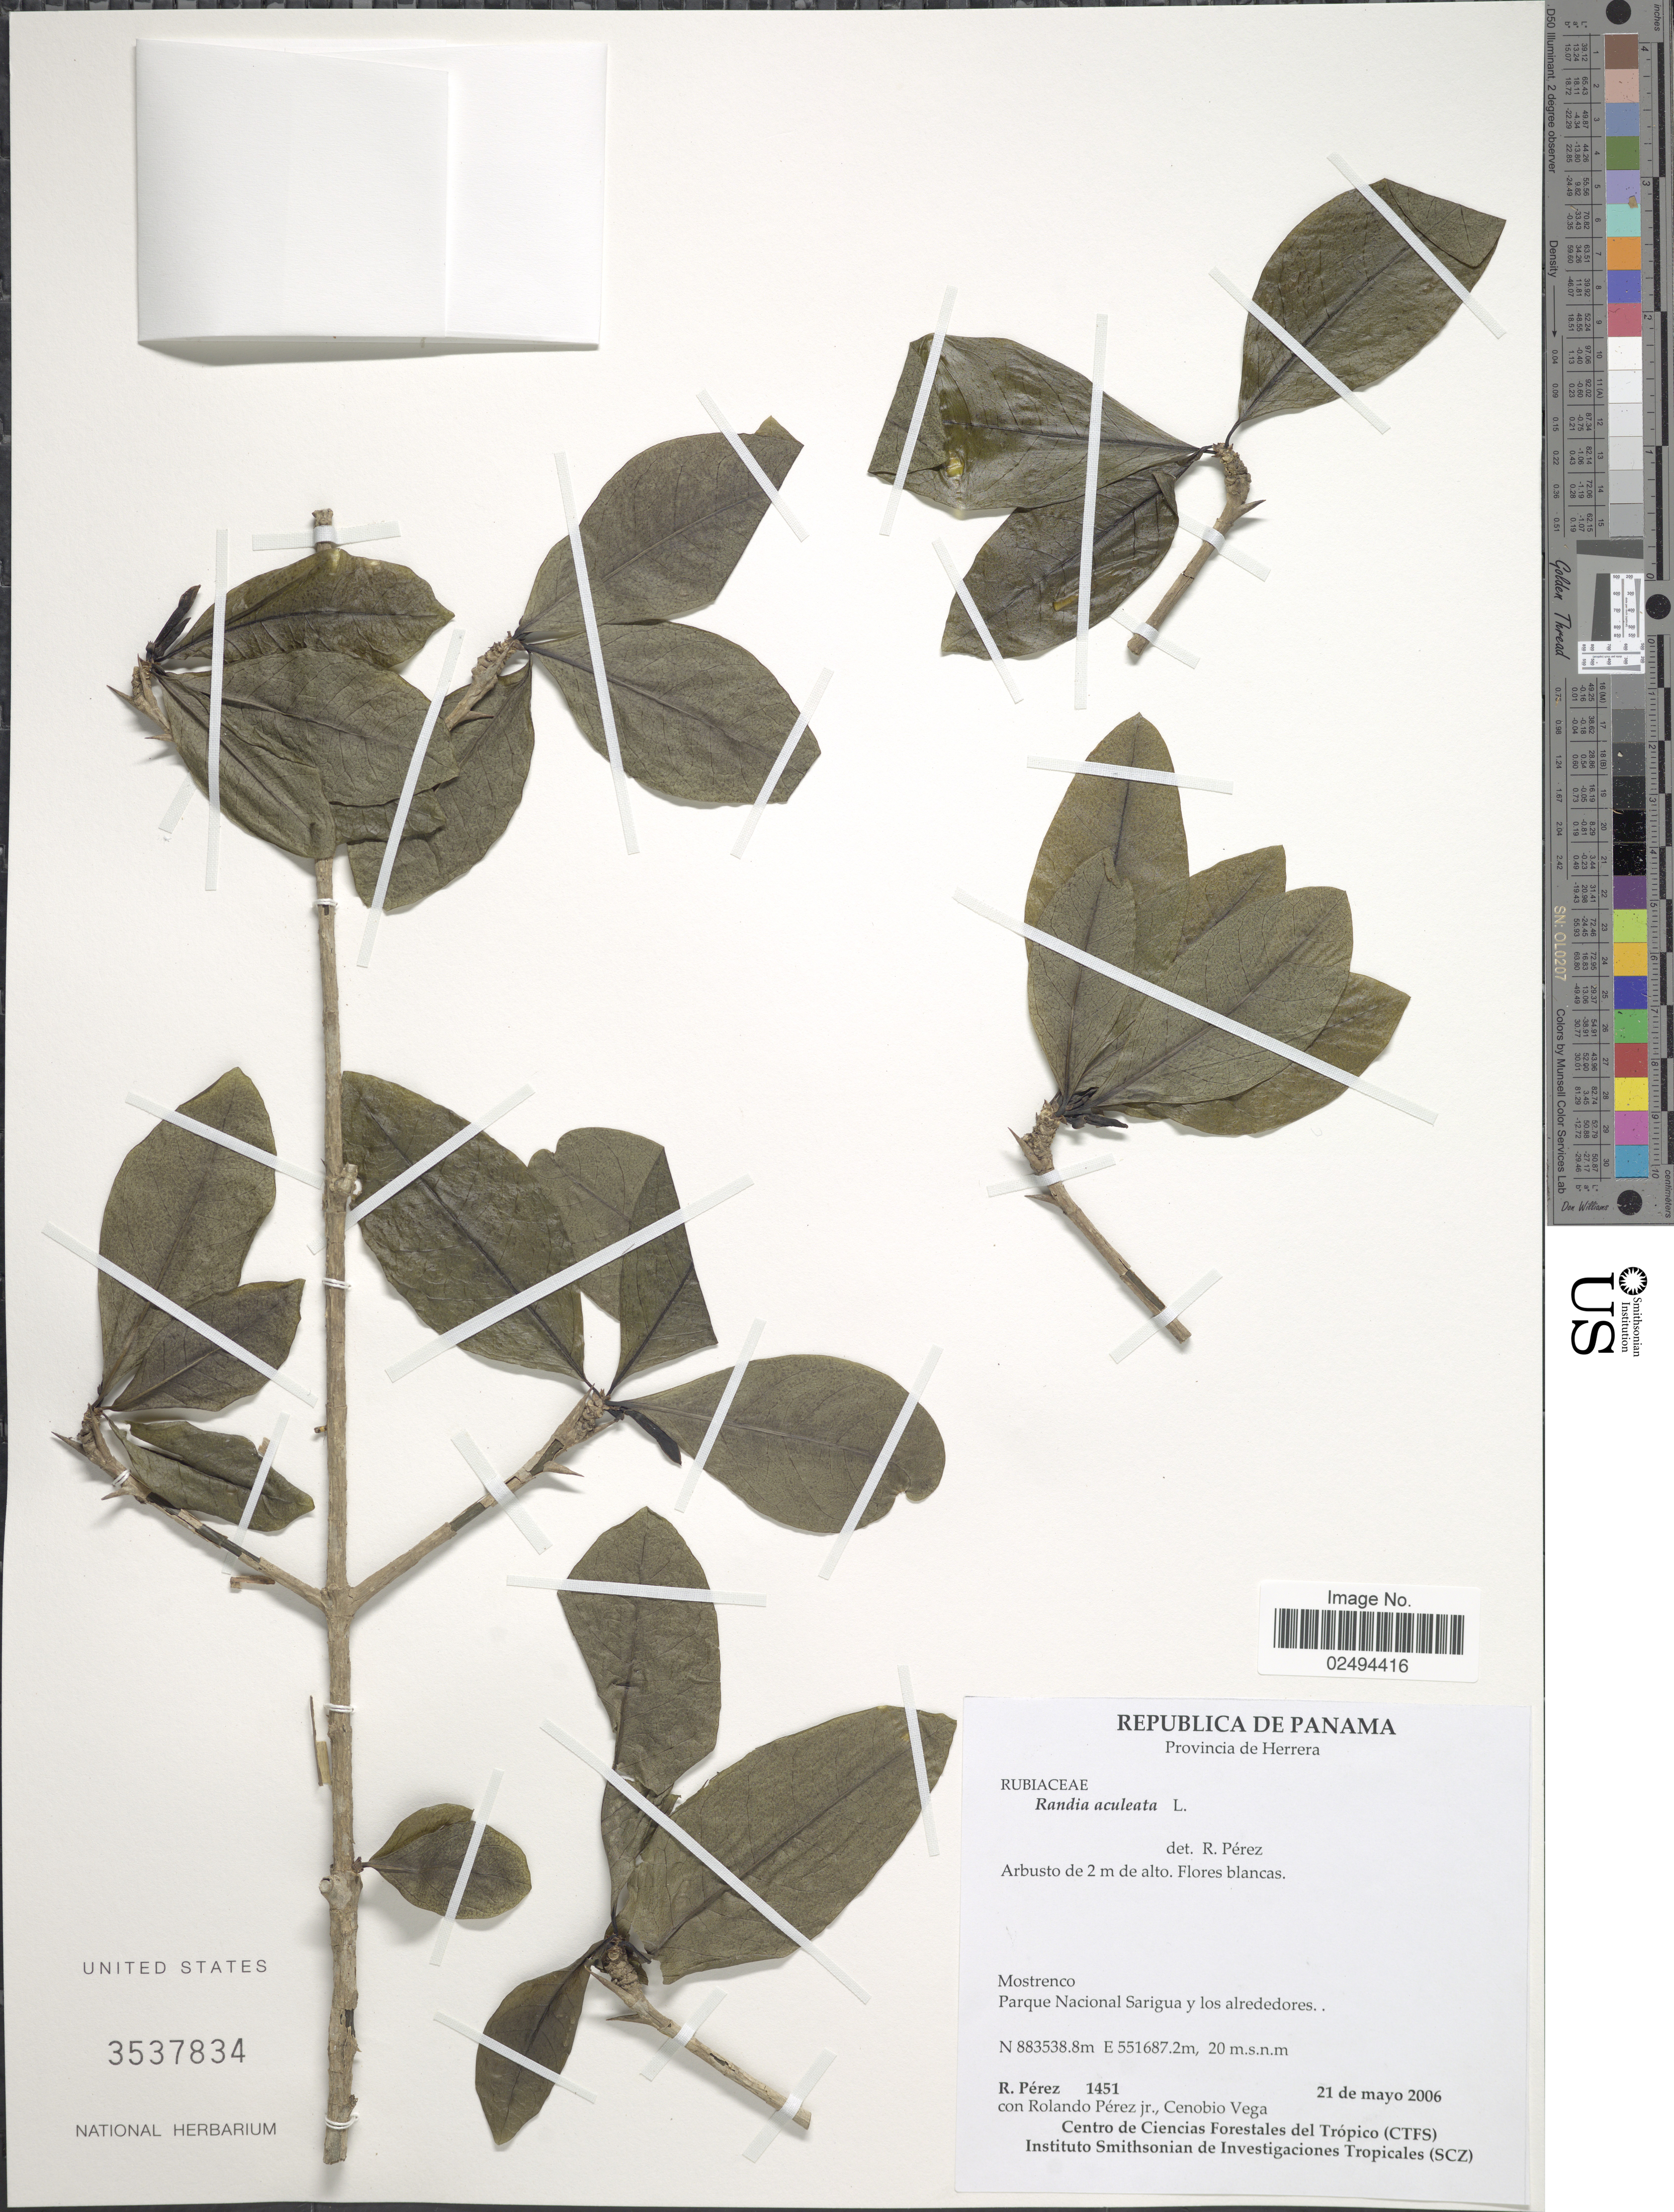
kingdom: Plantae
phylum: Tracheophyta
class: Magnoliopsida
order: Gentianales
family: Rubiaceae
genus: Randia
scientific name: Randia aculeata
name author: L.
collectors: R. Perez, R. Perez & C. Vega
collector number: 1451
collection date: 2006-05-21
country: Panama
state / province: Herrera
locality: Provincia de Herrera. Mostrenco. Parque Nacional Sarigua y los alrededores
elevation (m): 20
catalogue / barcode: US 3537834